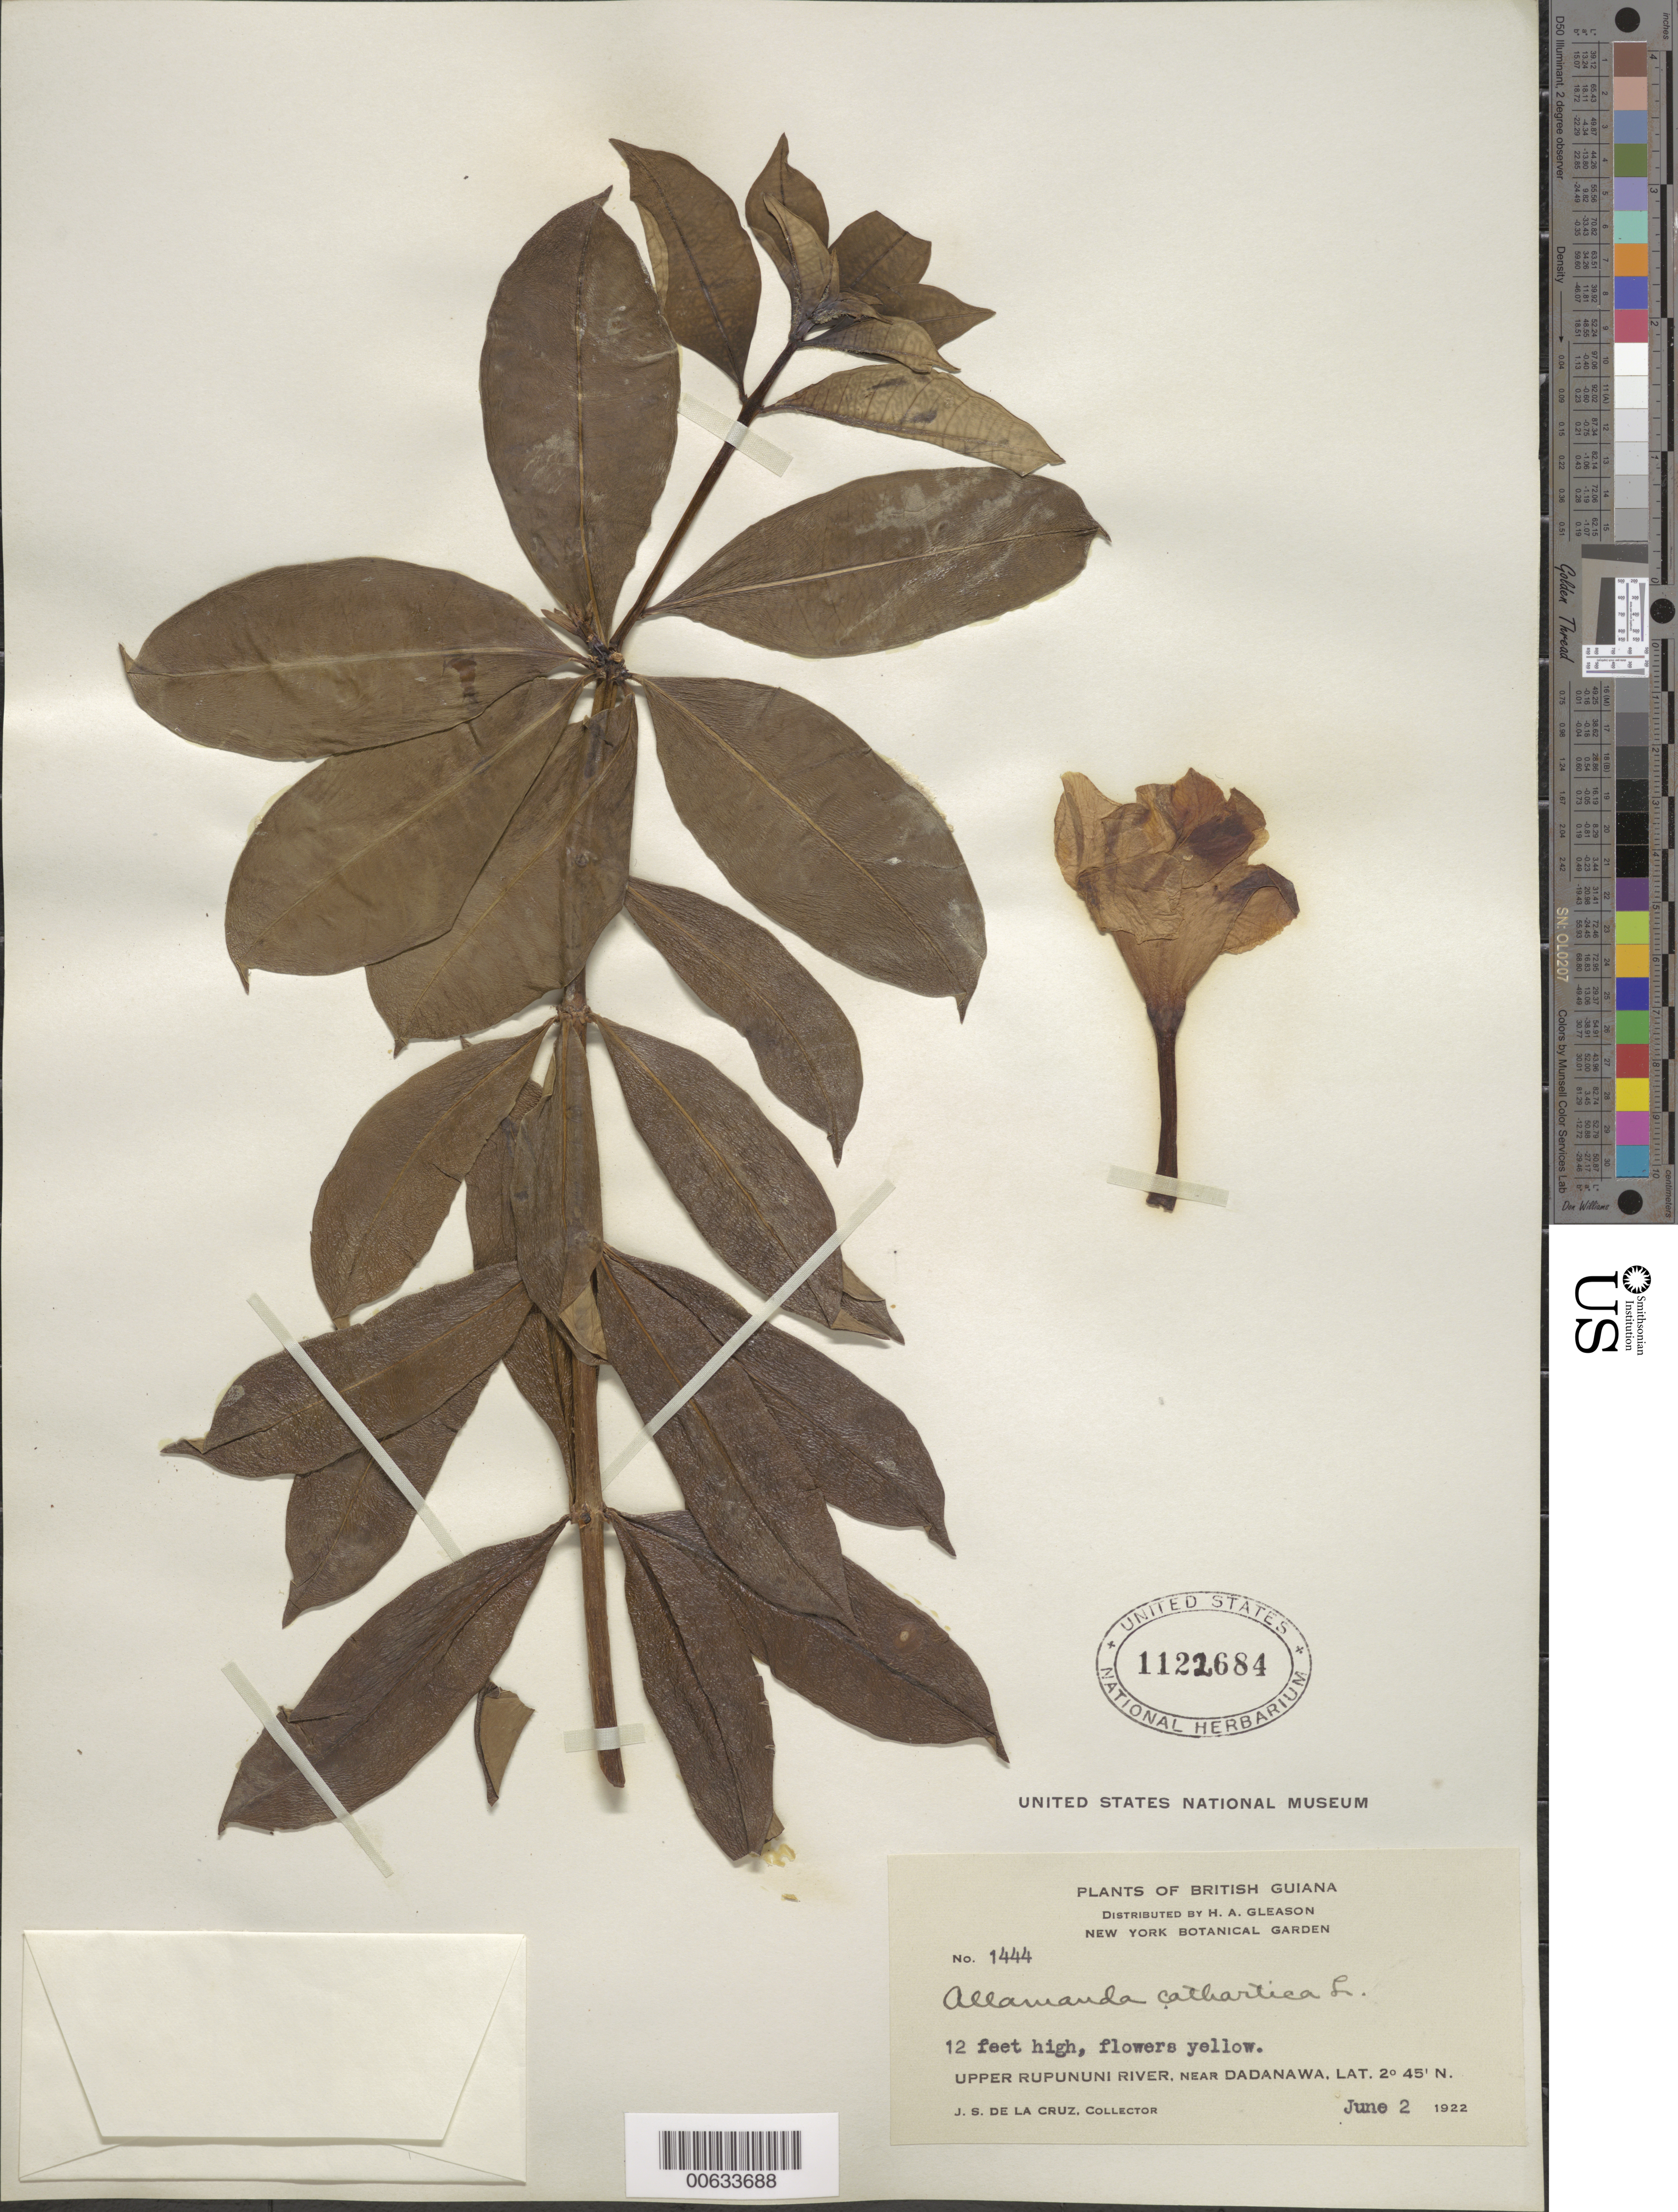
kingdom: Plantae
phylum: Tracheophyta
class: Magnoliopsida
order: Gentianales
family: Apocynaceae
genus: Allamanda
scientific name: Allamanda cathartica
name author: L.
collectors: J. S. de la Cruz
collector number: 1444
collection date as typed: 2-Jun-22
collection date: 1922-06-02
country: Guyana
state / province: U. Takutu-U. Essequibo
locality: Dadanawa, vic., upper Rupununi R.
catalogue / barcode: US 1122684